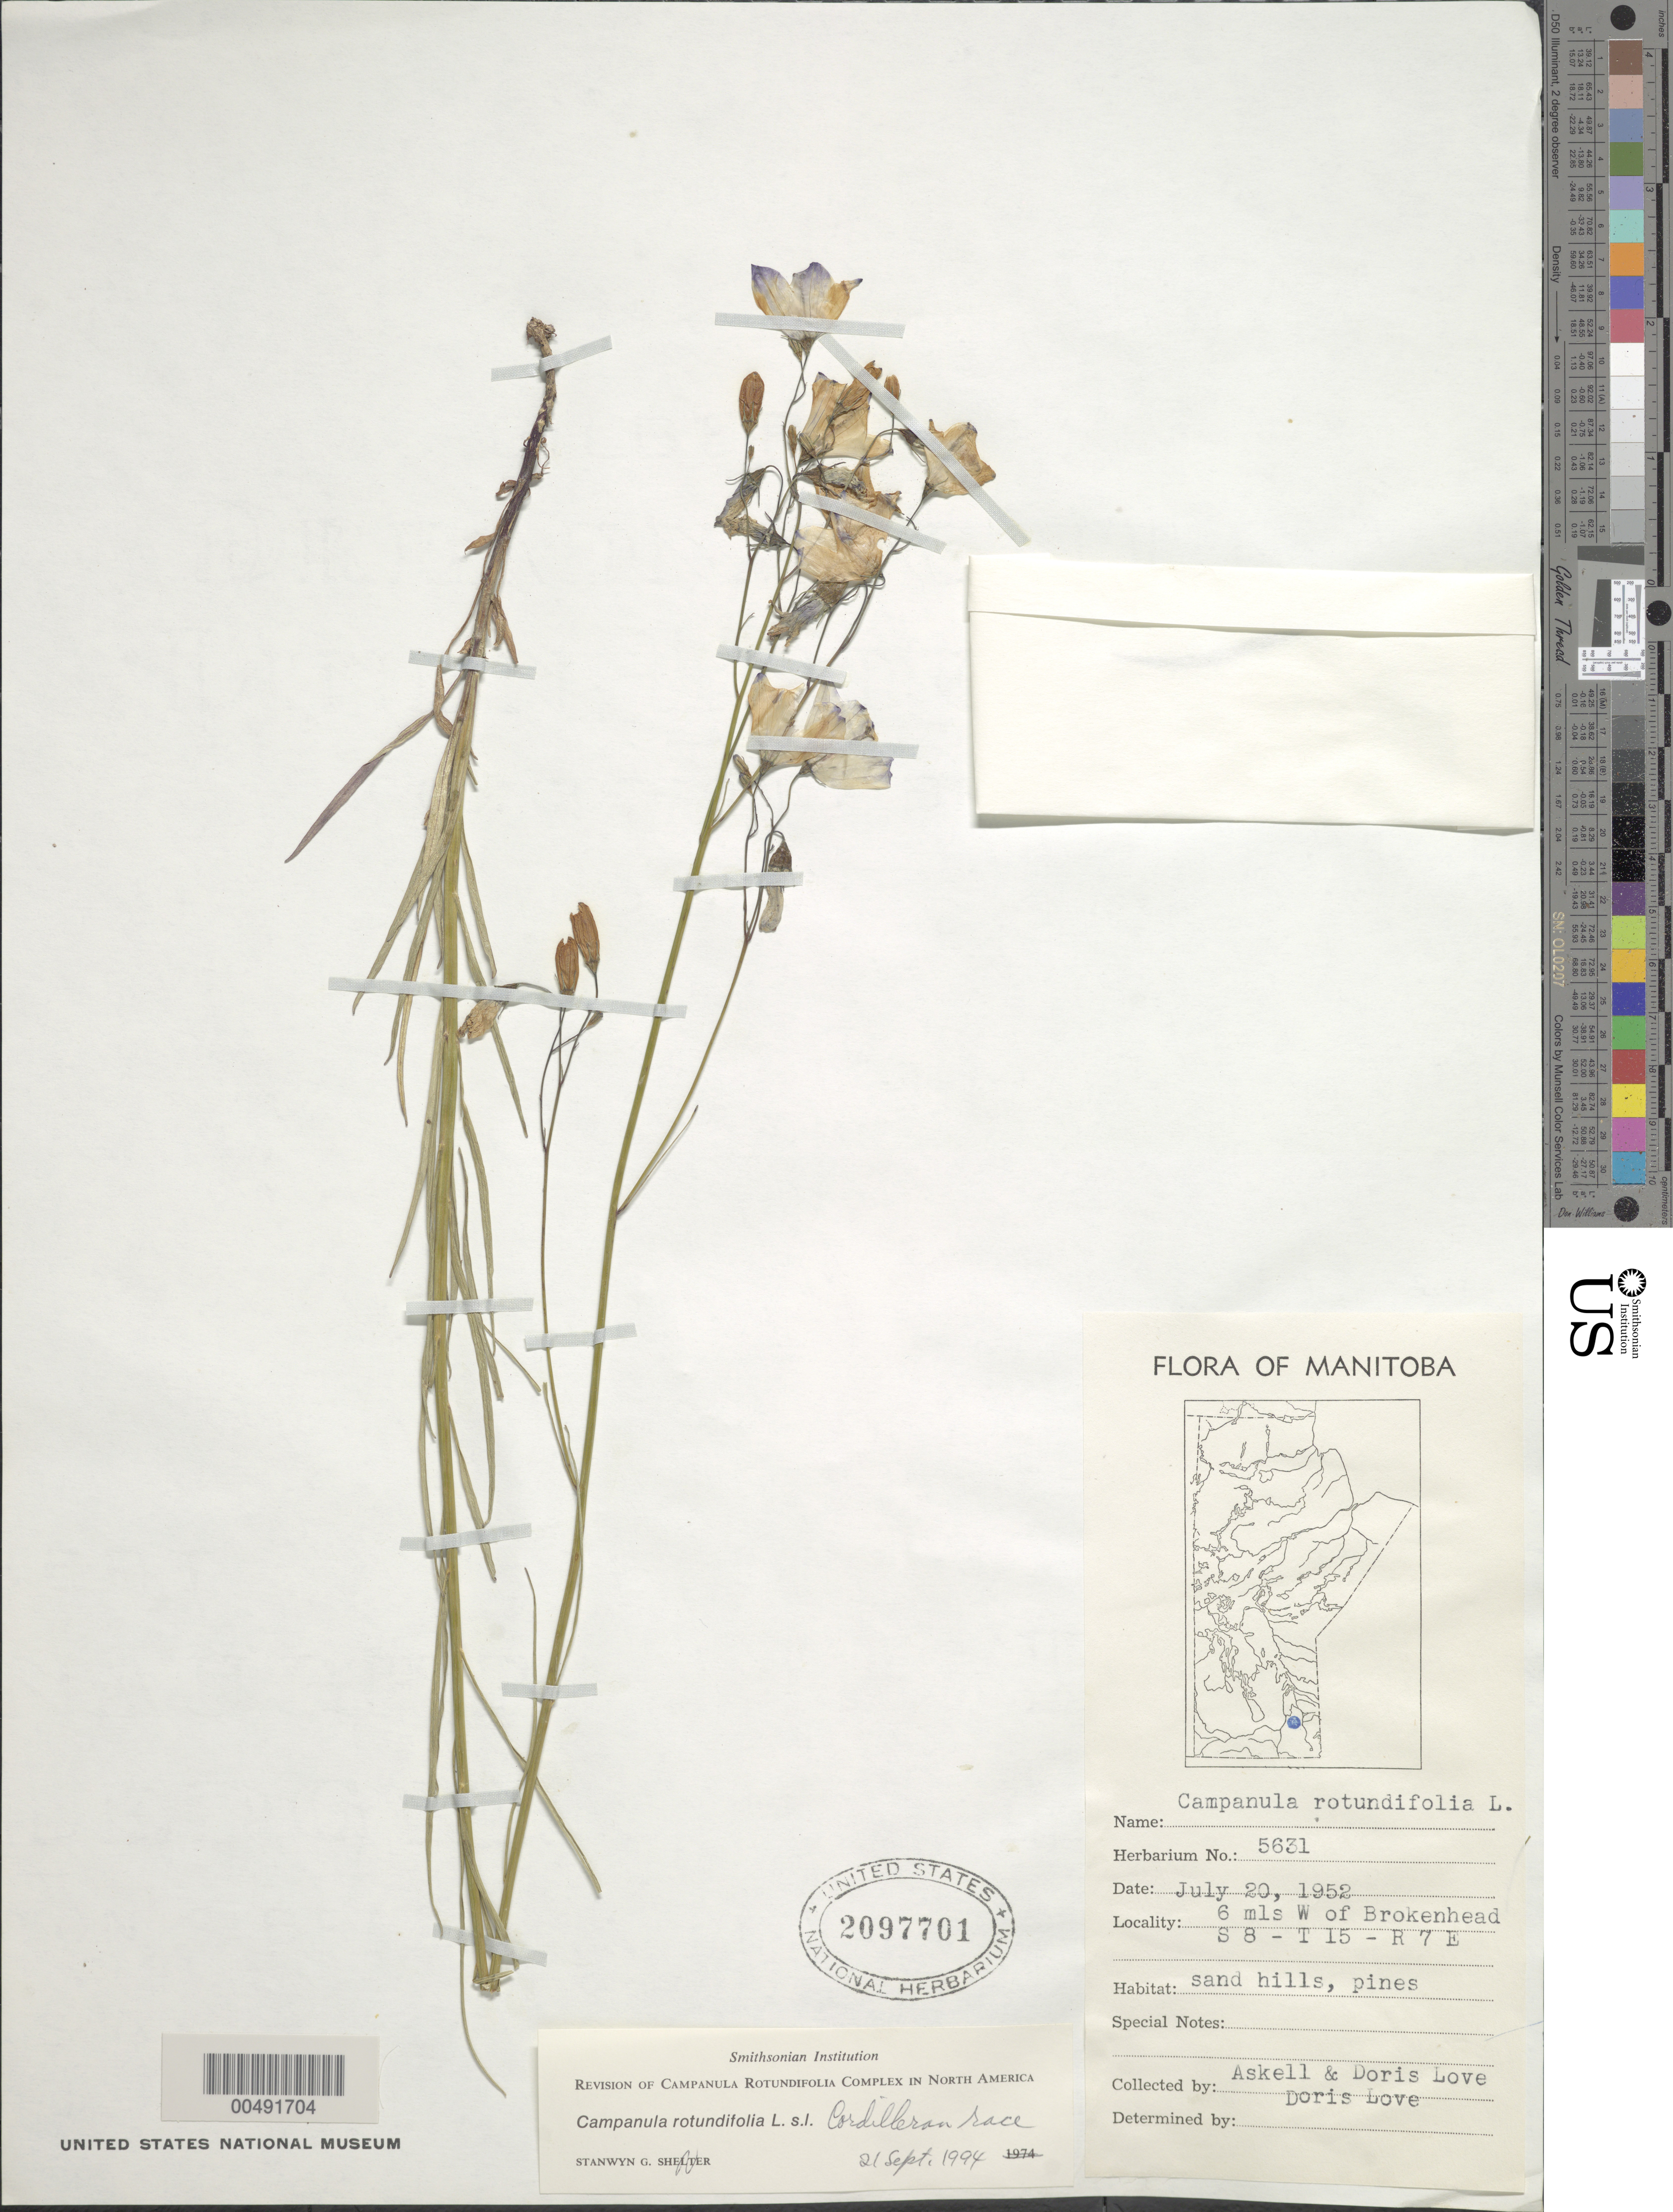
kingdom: Plantae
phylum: Tracheophyta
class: Magnoliopsida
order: Asterales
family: Campanulaceae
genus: Campanula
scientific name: Campanula rotundifolia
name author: L.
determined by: Löve, Doris B. M.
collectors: Á. Löve & D. Löve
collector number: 5631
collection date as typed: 20 Jul 1952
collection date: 1952-07-20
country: Canada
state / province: Manitoba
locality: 6 miles west of Brokenhead; S8-T15-R7E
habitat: sand hills, pines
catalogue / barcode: US 2097701